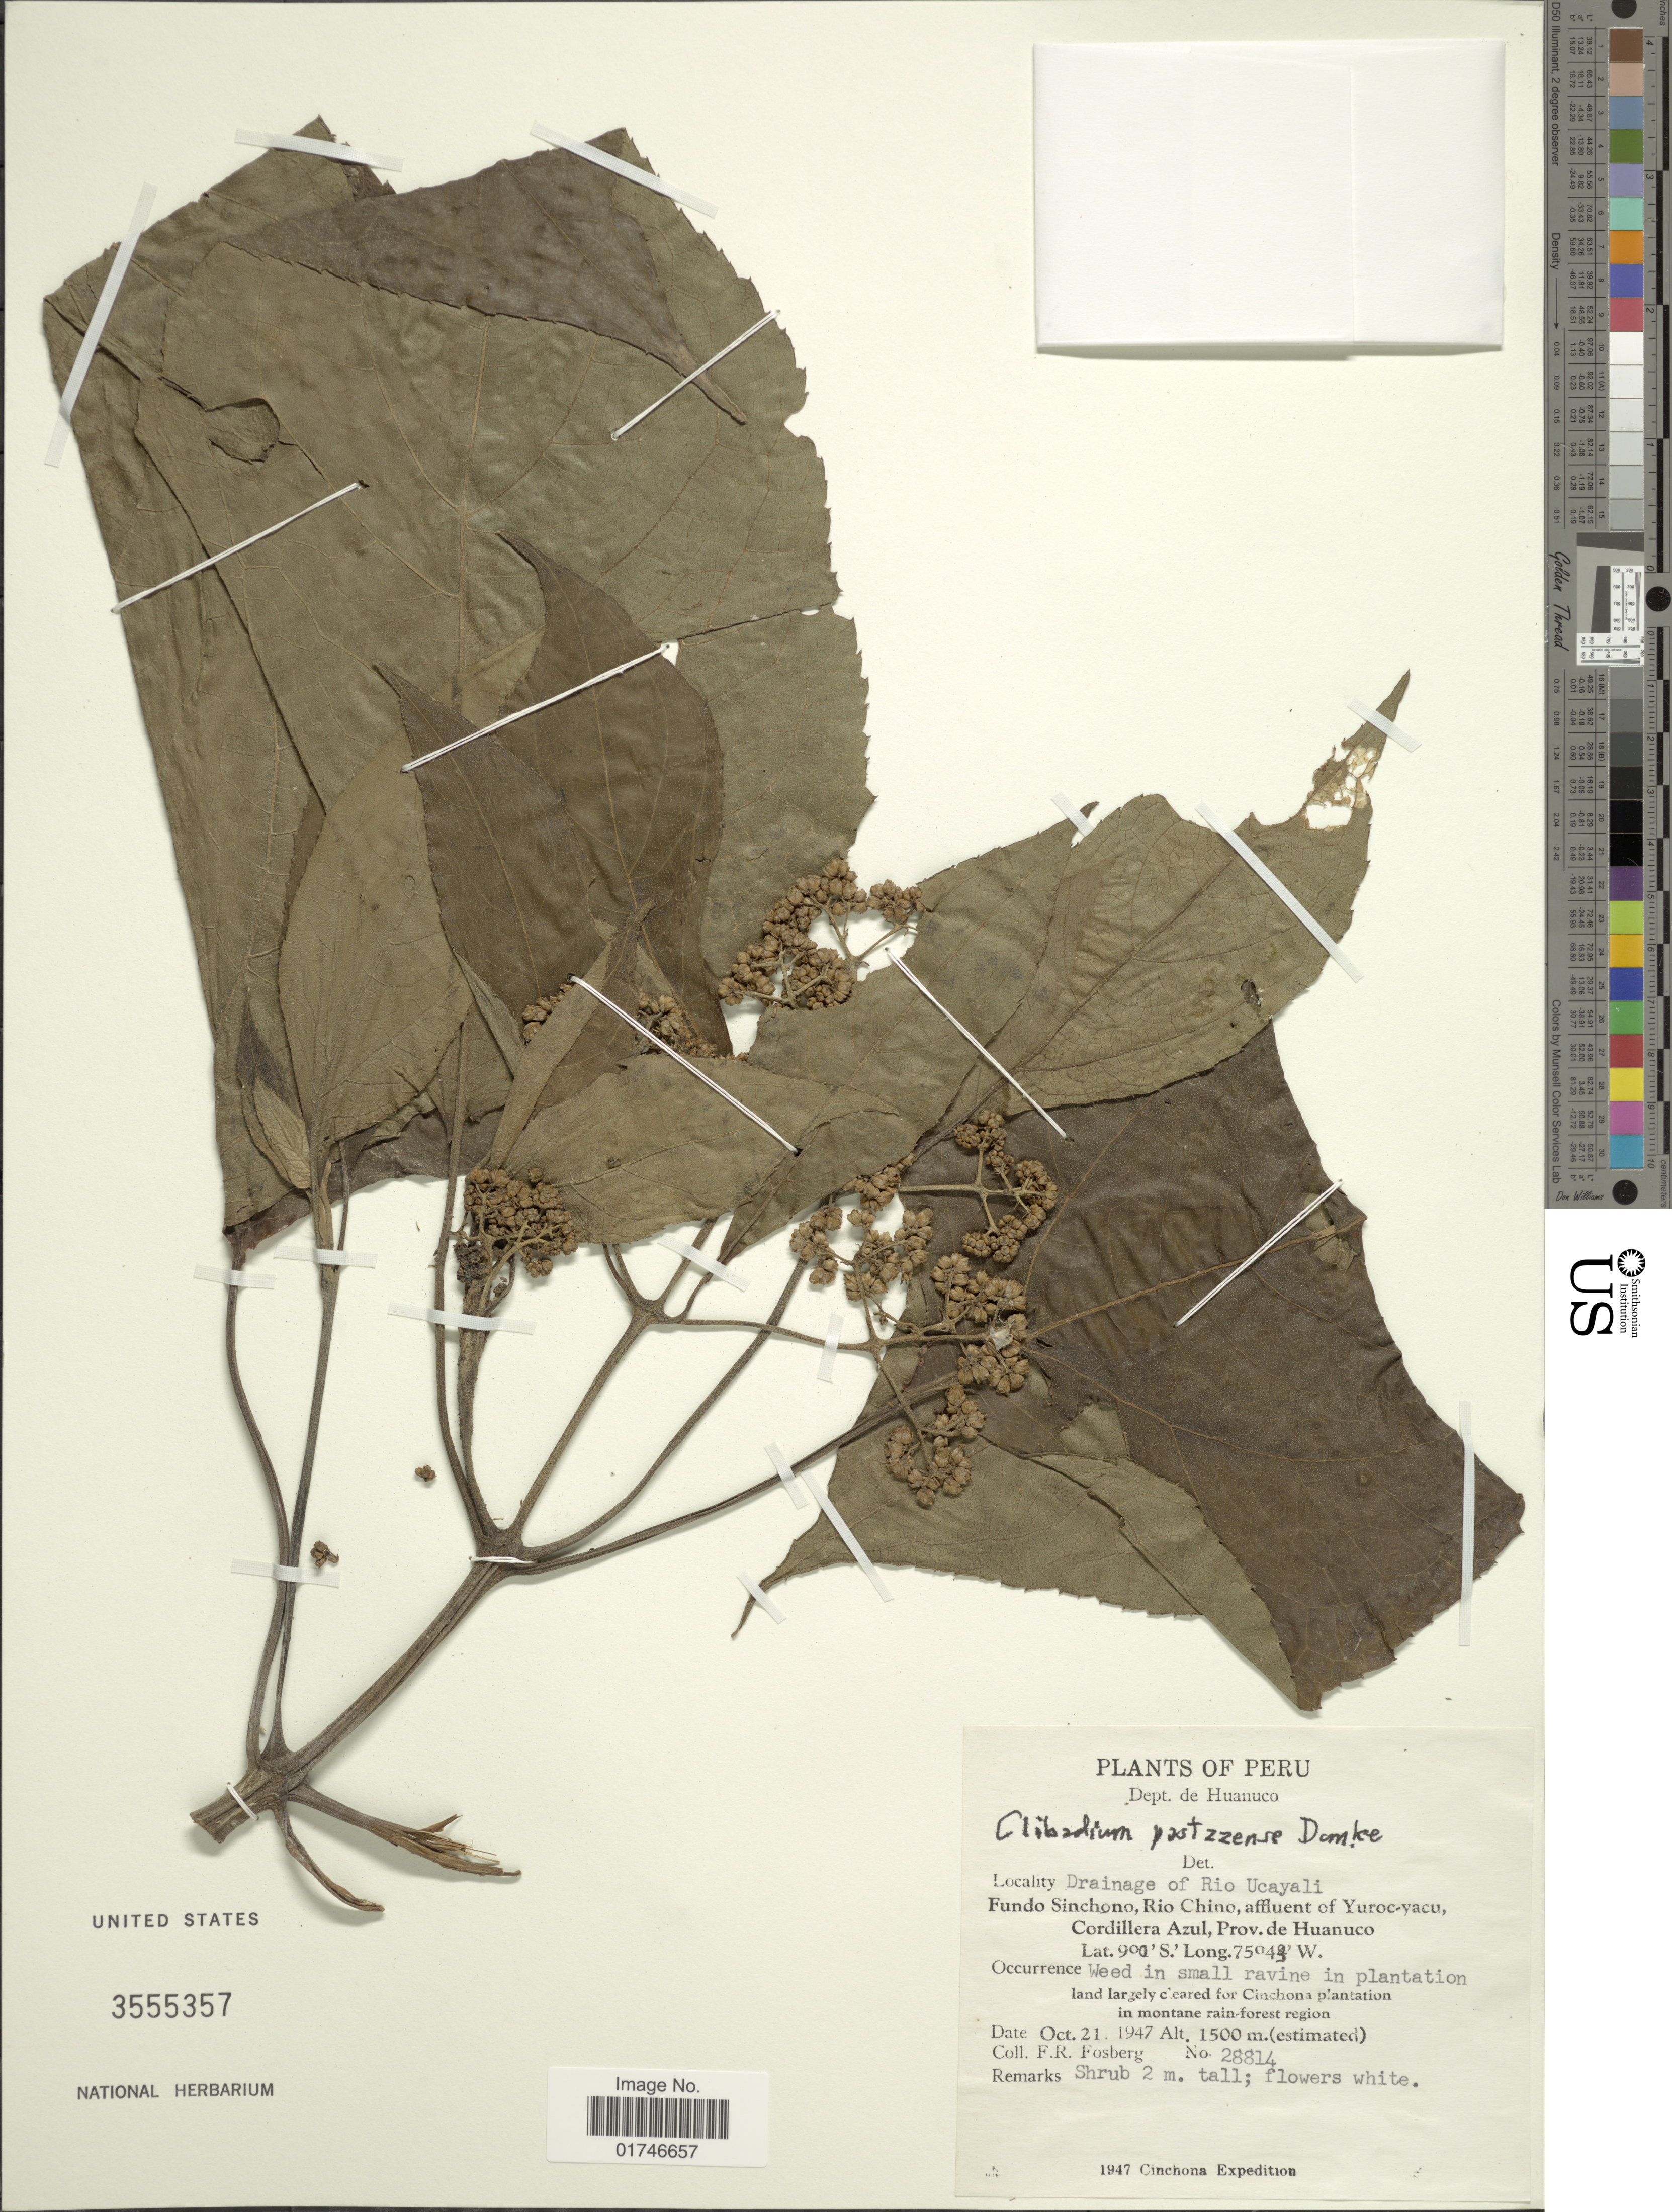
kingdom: Plantae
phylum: Tracheophyta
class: Magnoliopsida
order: Asterales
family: Asteraceae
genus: Clibadium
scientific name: Clibadium pastazense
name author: Domke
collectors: F. R. Fosberg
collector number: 28814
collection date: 1947-10-21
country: Peru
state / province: Huánuco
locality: Dept. de Huanuco. Drainage of Rio Ucayali. Sinchono, Rio Chino, Affluent of Yuroc-yacu, Cordillera Azul, Prov. de Huanuco.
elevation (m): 1500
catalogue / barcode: US 3555357